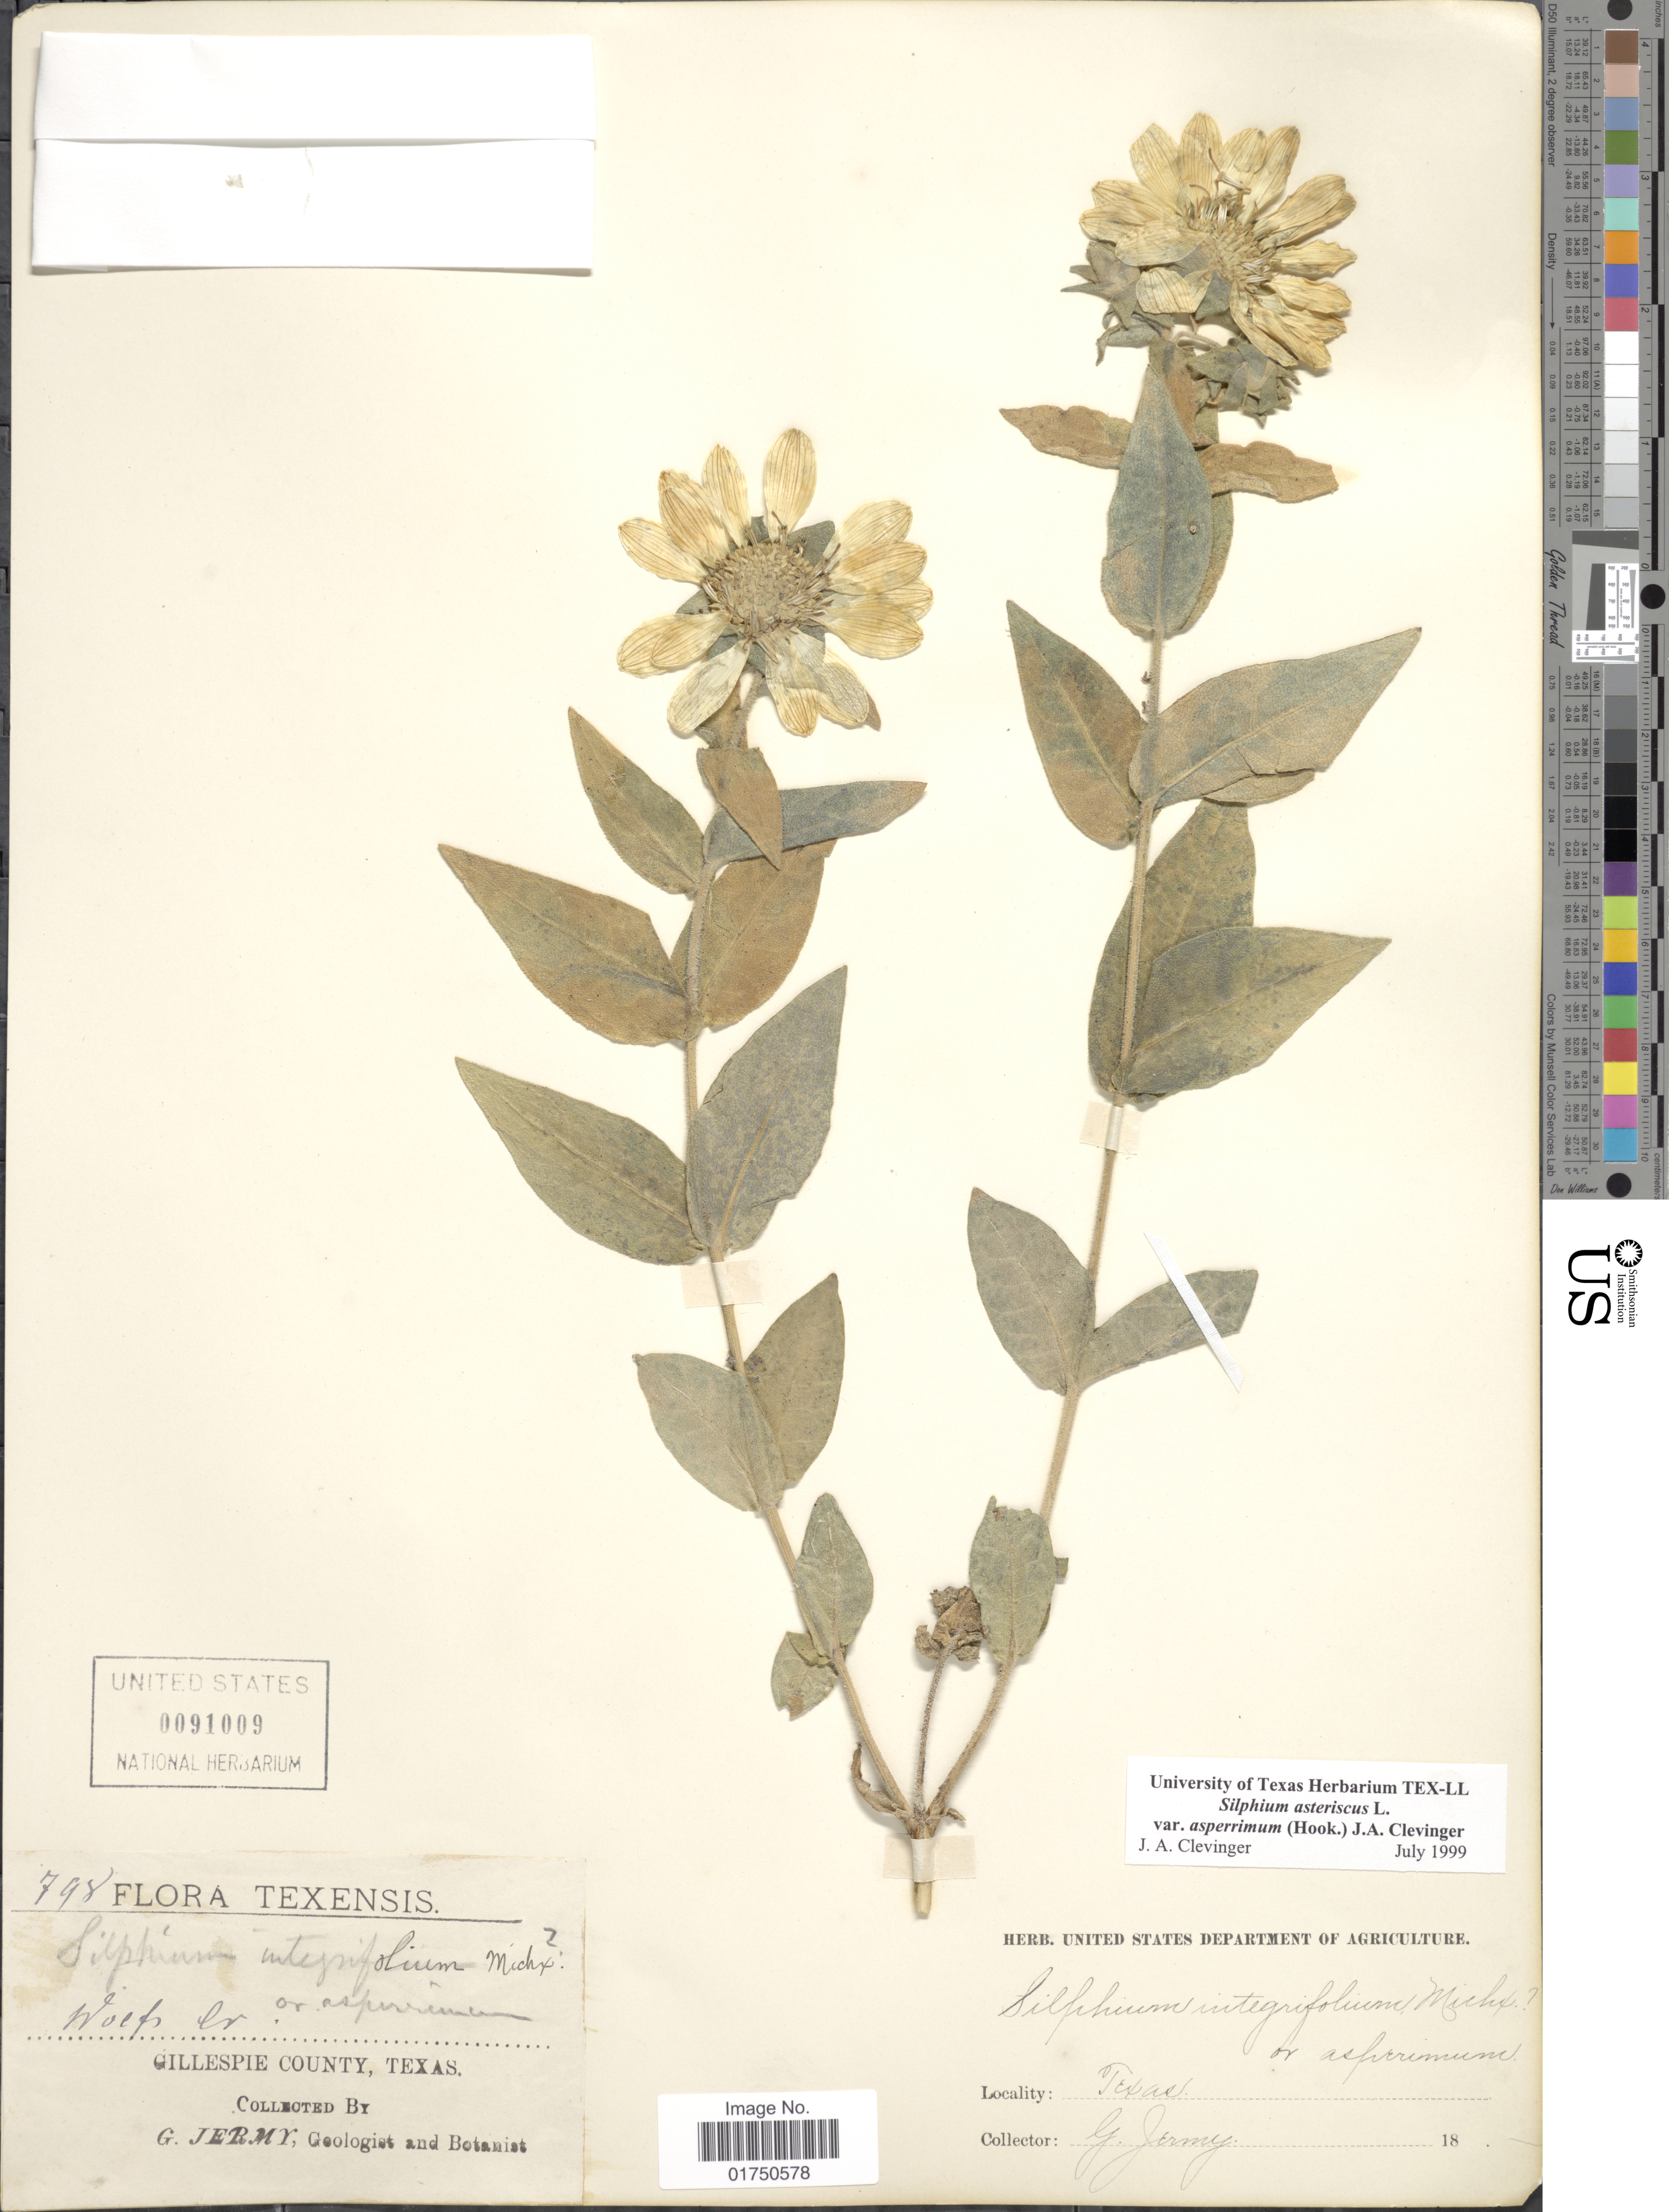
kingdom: Plantae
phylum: Tracheophyta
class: Magnoliopsida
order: Asterales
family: Asteraceae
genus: Silphium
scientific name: Silphium asteriscus var. asperrimum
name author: (Hook.) Clevinger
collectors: G. Jermy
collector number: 798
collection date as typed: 18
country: United States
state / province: Texas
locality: Texensis. Wolfs Cr. Gillespie County, Texas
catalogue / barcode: US 91009